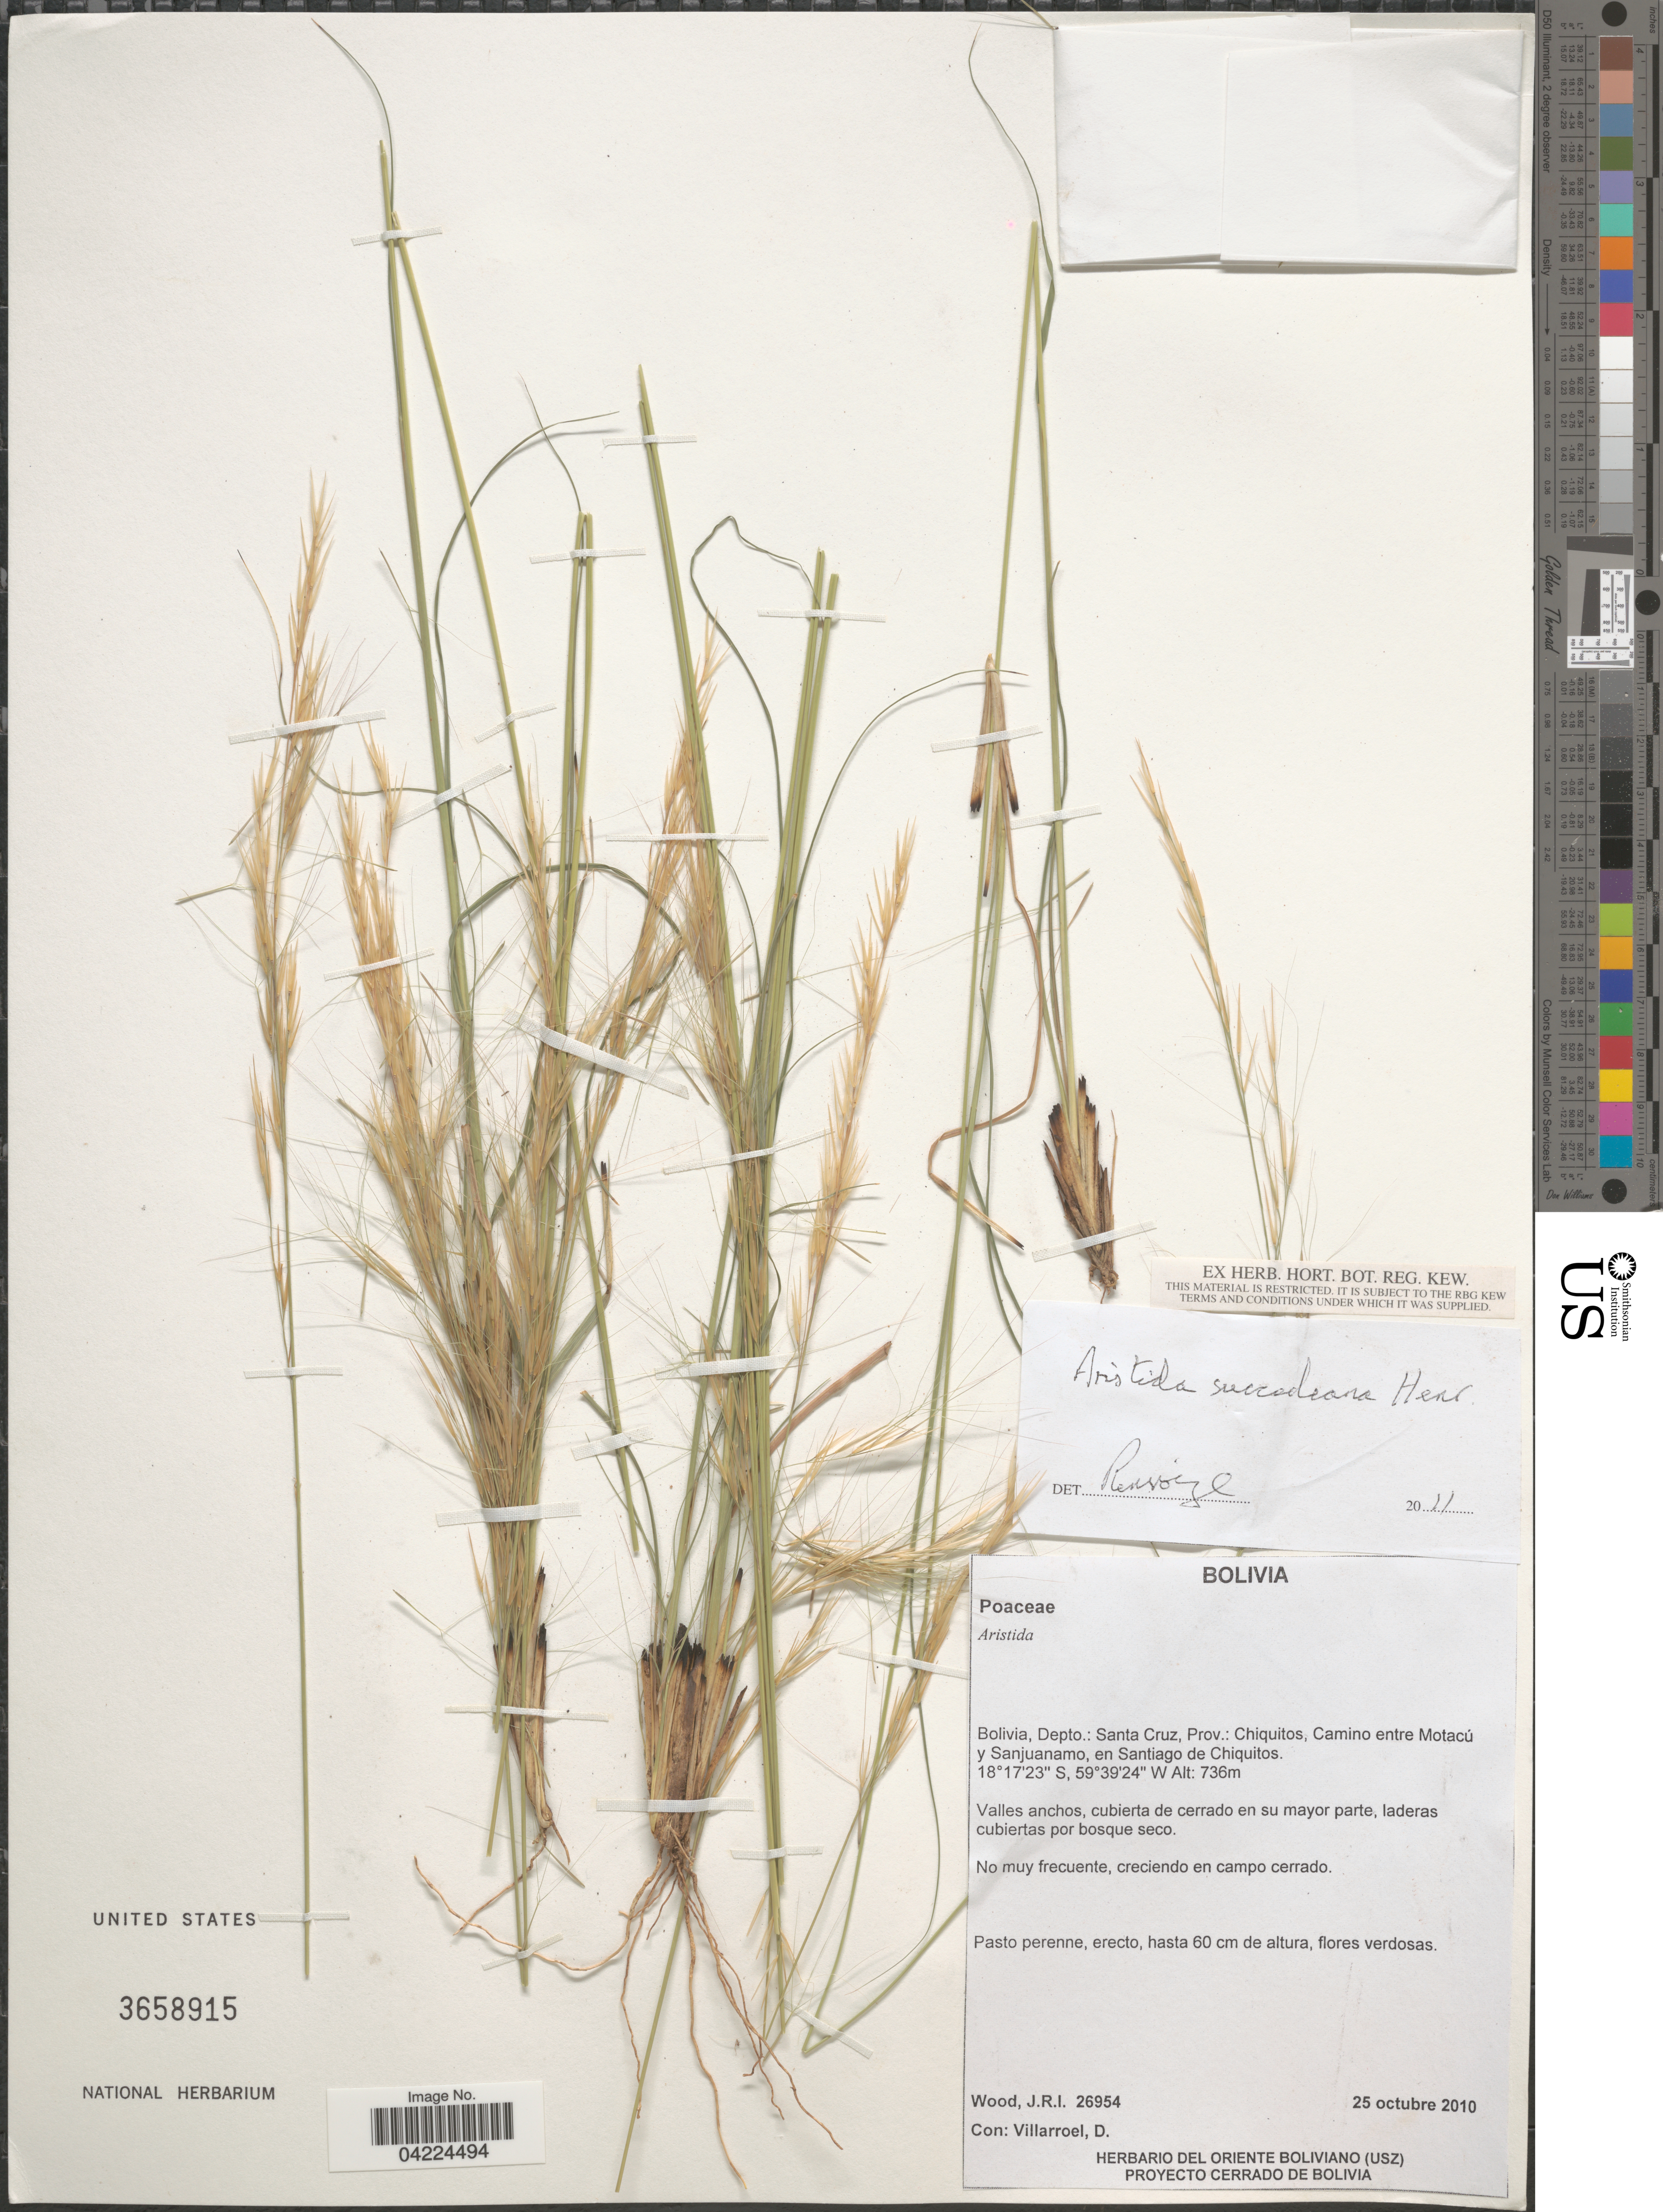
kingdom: Plantae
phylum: Tracheophyta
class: Liliopsida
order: Poales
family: Poaceae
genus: Aristida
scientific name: Aristida circinalis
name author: Lindm.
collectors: J. R. I. Wood & D. Villarroel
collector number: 26954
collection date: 2010-10-25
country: Bolivia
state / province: Santa Cruz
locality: Depto.: Santa Cruz, Prov.: Chiquitos, Camino entre Motacú y Sanjuanamo, en Santiago de Chiquitos.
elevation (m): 736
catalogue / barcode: US 3658915